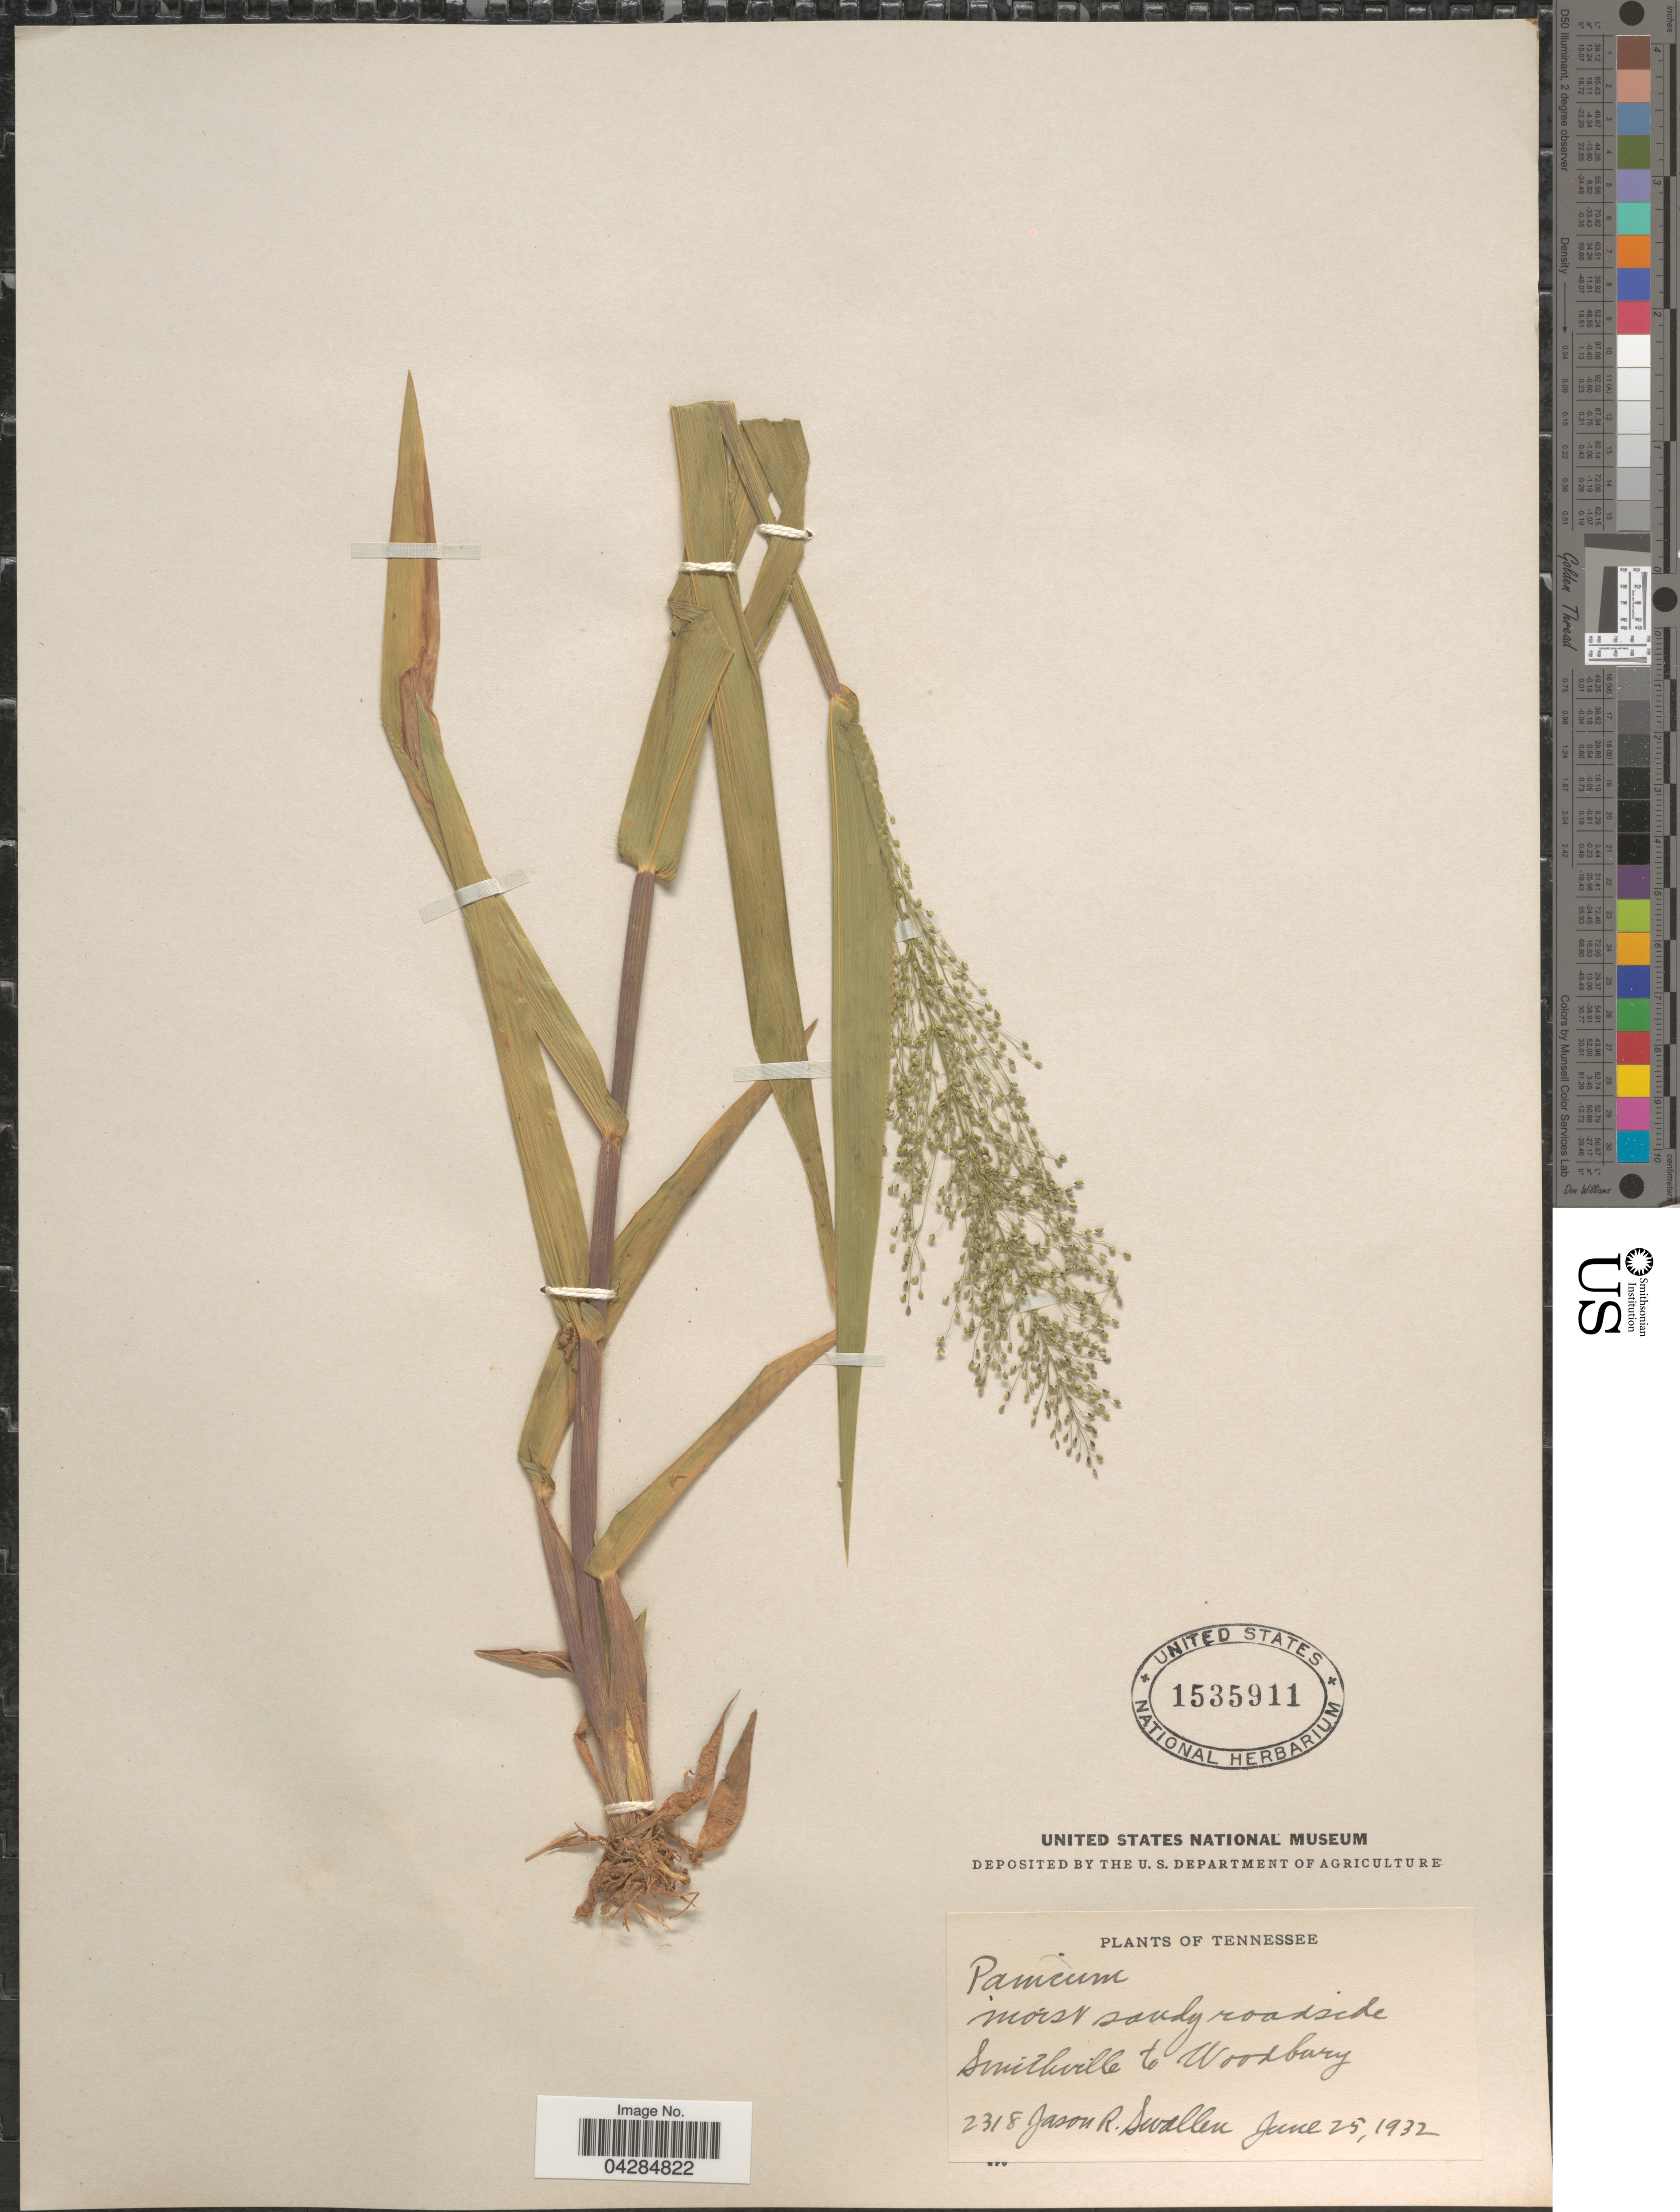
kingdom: Plantae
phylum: Tracheophyta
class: Liliopsida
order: Poales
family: Poaceae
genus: Dichanthelium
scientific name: Dichanthelium polyanthes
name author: (Schult.) Mohlenbr.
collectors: J. R. Swallen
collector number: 2318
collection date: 1932-06-25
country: United States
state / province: Tennessee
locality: Smithville to Woodbury.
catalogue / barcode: US 1535911